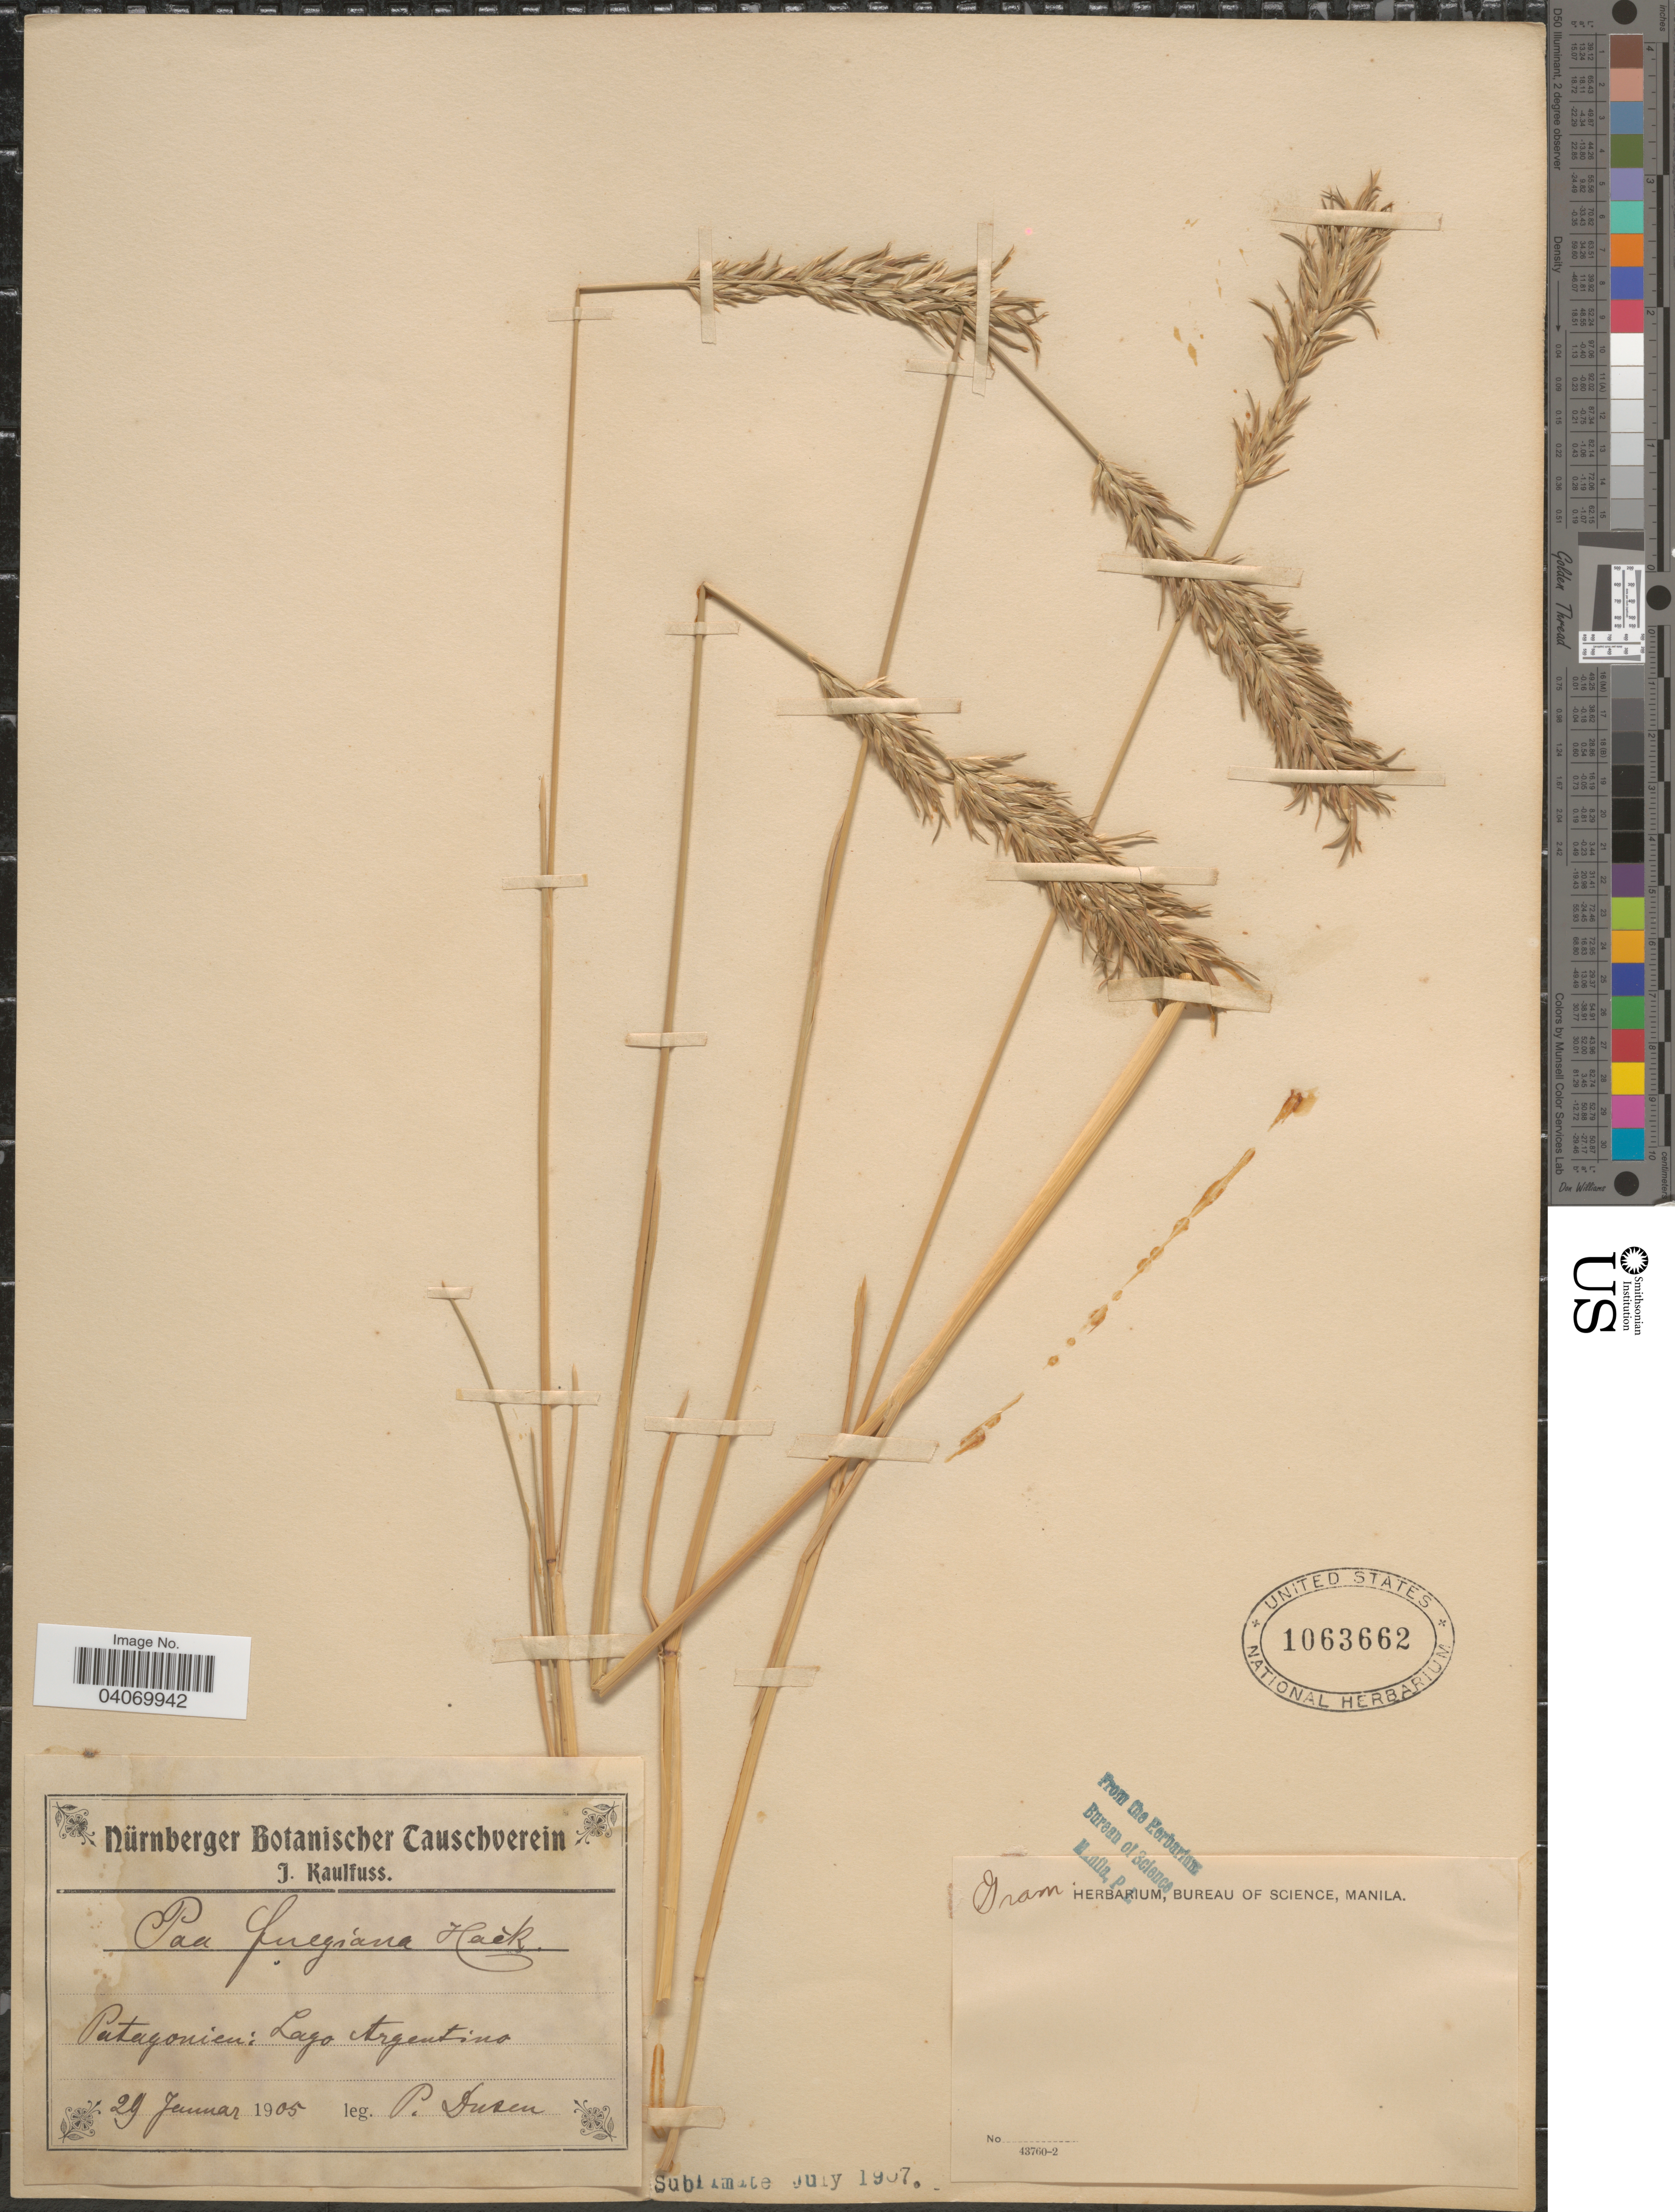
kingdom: Plantae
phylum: Tracheophyta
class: Liliopsida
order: Poales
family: Poaceae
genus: Poa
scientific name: Poa alopecurus subsp. fuegiana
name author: (Hook. f.) D.M. Moore & Dogg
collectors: P. Dusén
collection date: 1905-01-29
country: Argentina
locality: Patagonien: Lago Argentino.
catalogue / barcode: US 1063662